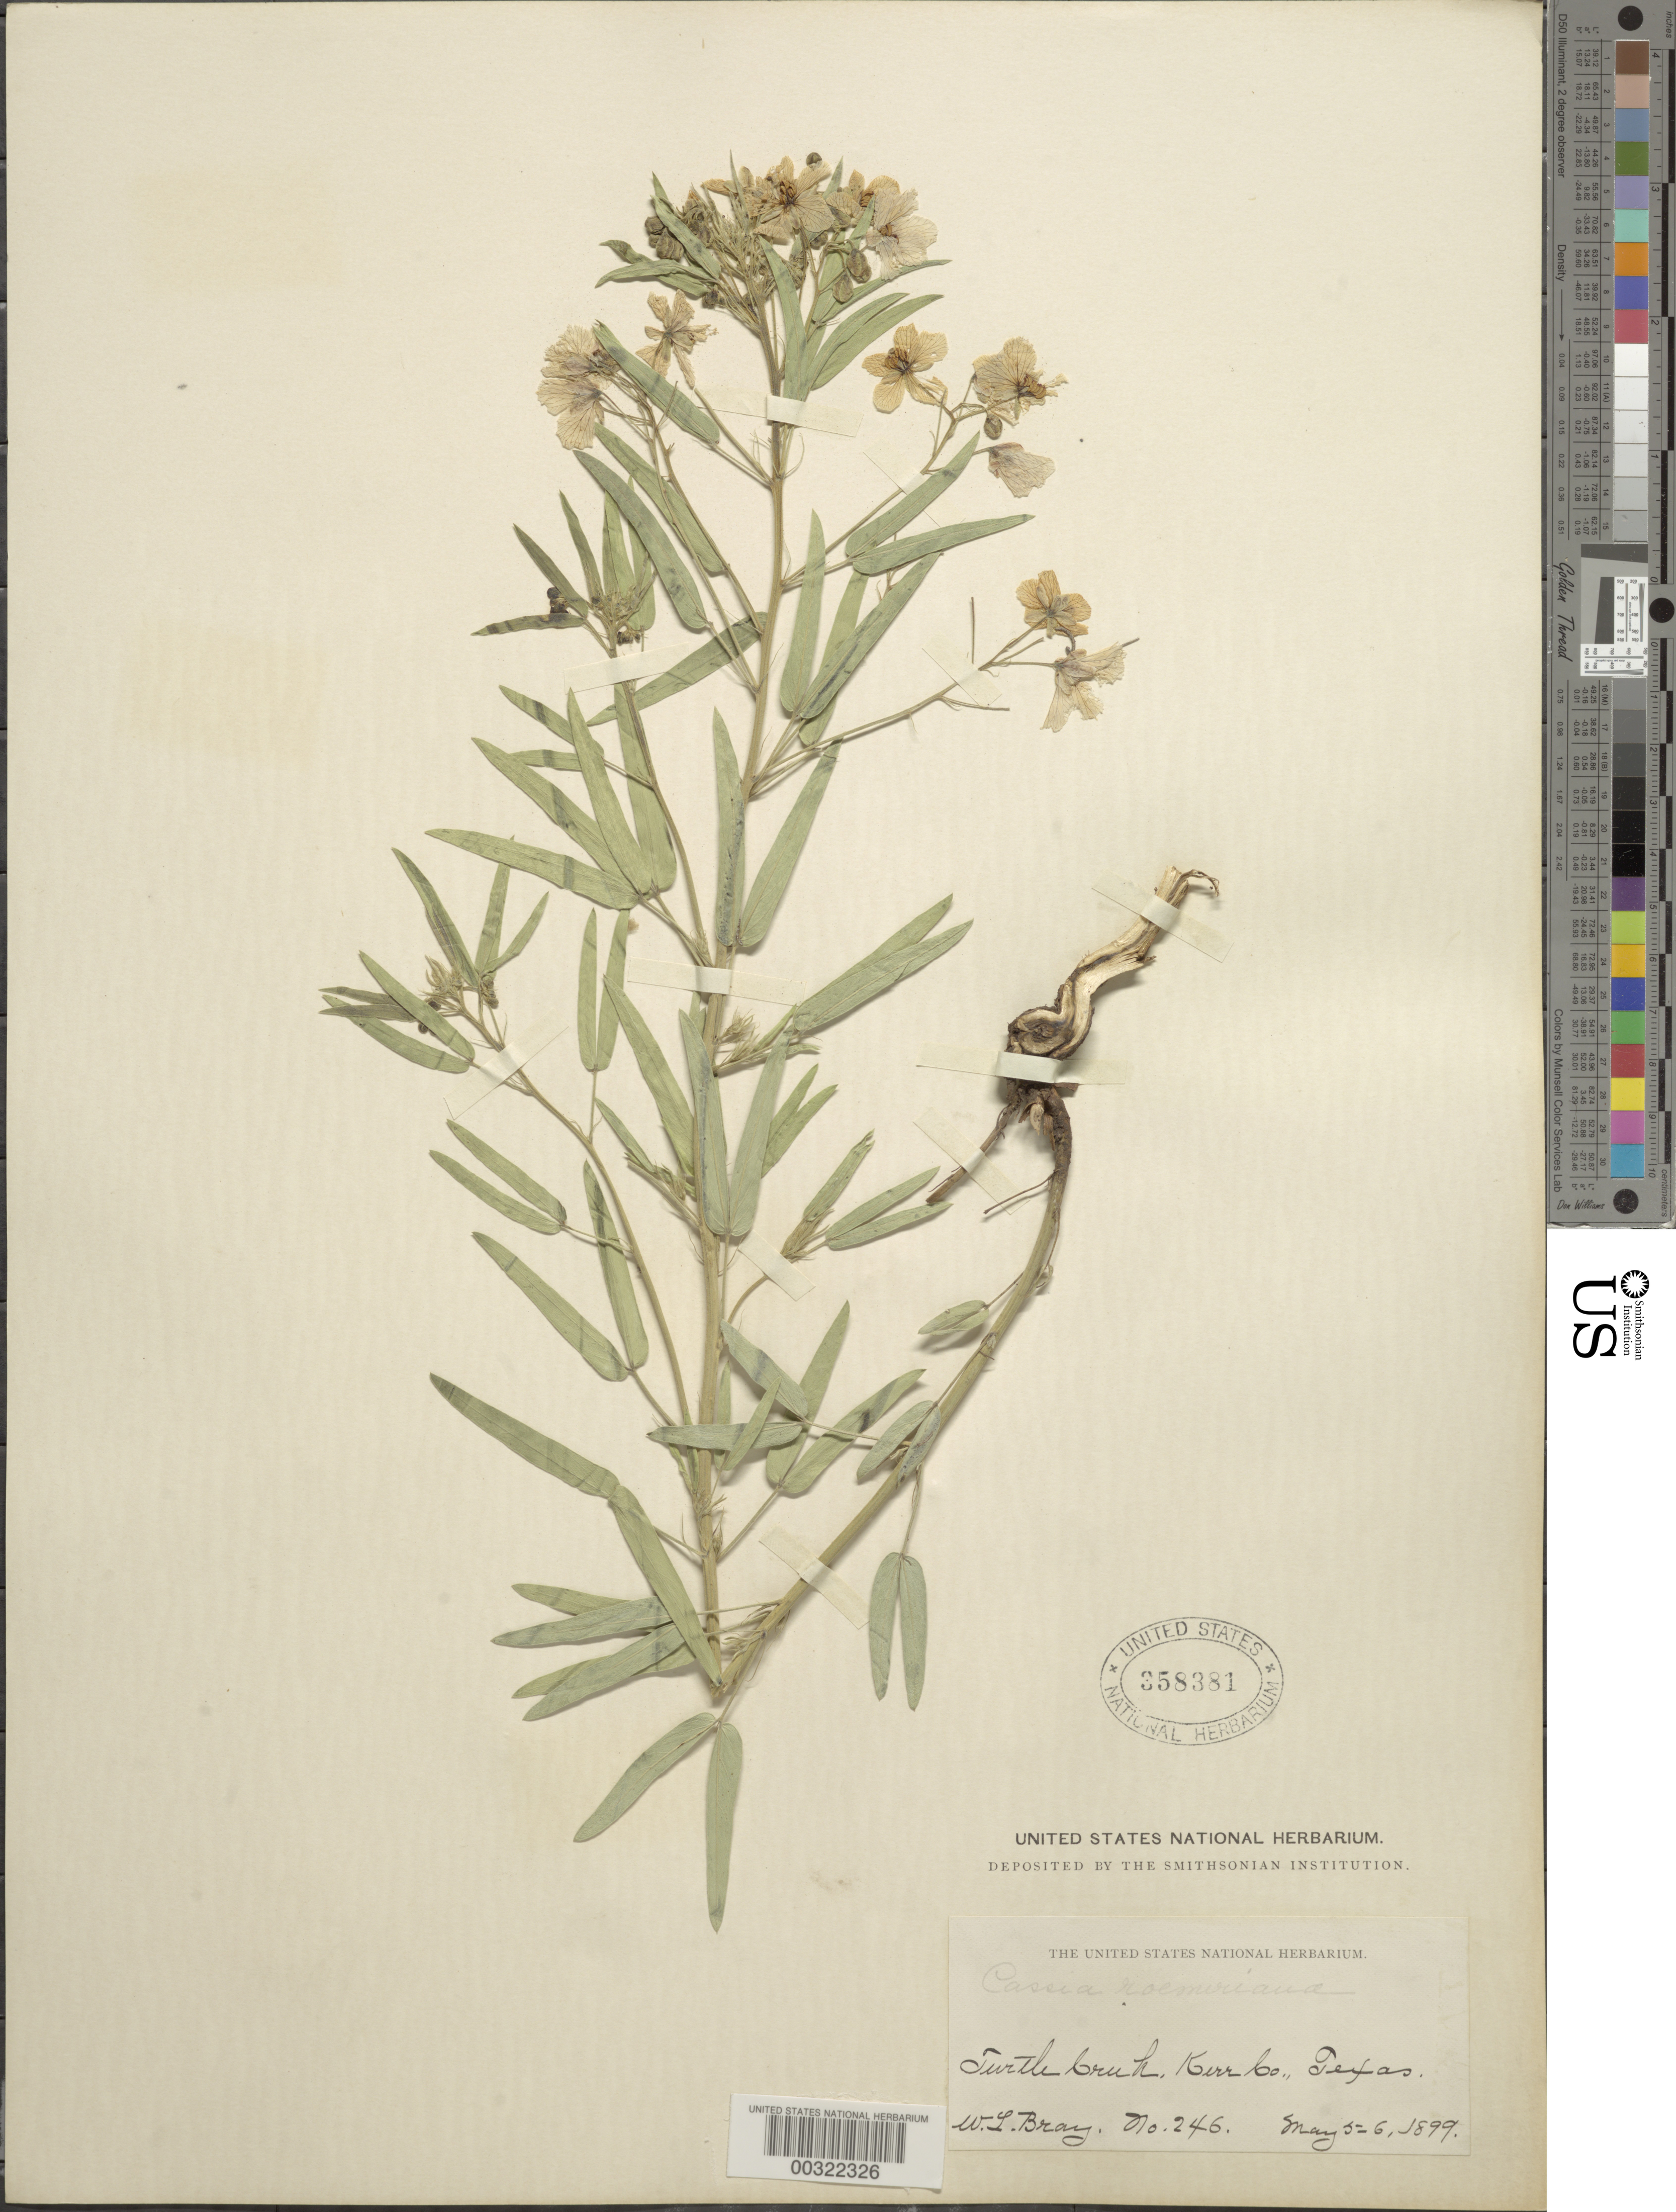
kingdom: Plantae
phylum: Tracheophyta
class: Magnoliopsida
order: Fabales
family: Fabaceae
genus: Senna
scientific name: Senna roemeriana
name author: (Scheele) H.S. Irwin & Barneby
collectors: W. L. Bray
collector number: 246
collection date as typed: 05 May 1899 to 06 May 1899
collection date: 1899-05-05/1899-05-06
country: United States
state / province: Texas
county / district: Kerr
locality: Turtle creek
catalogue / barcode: US 358381